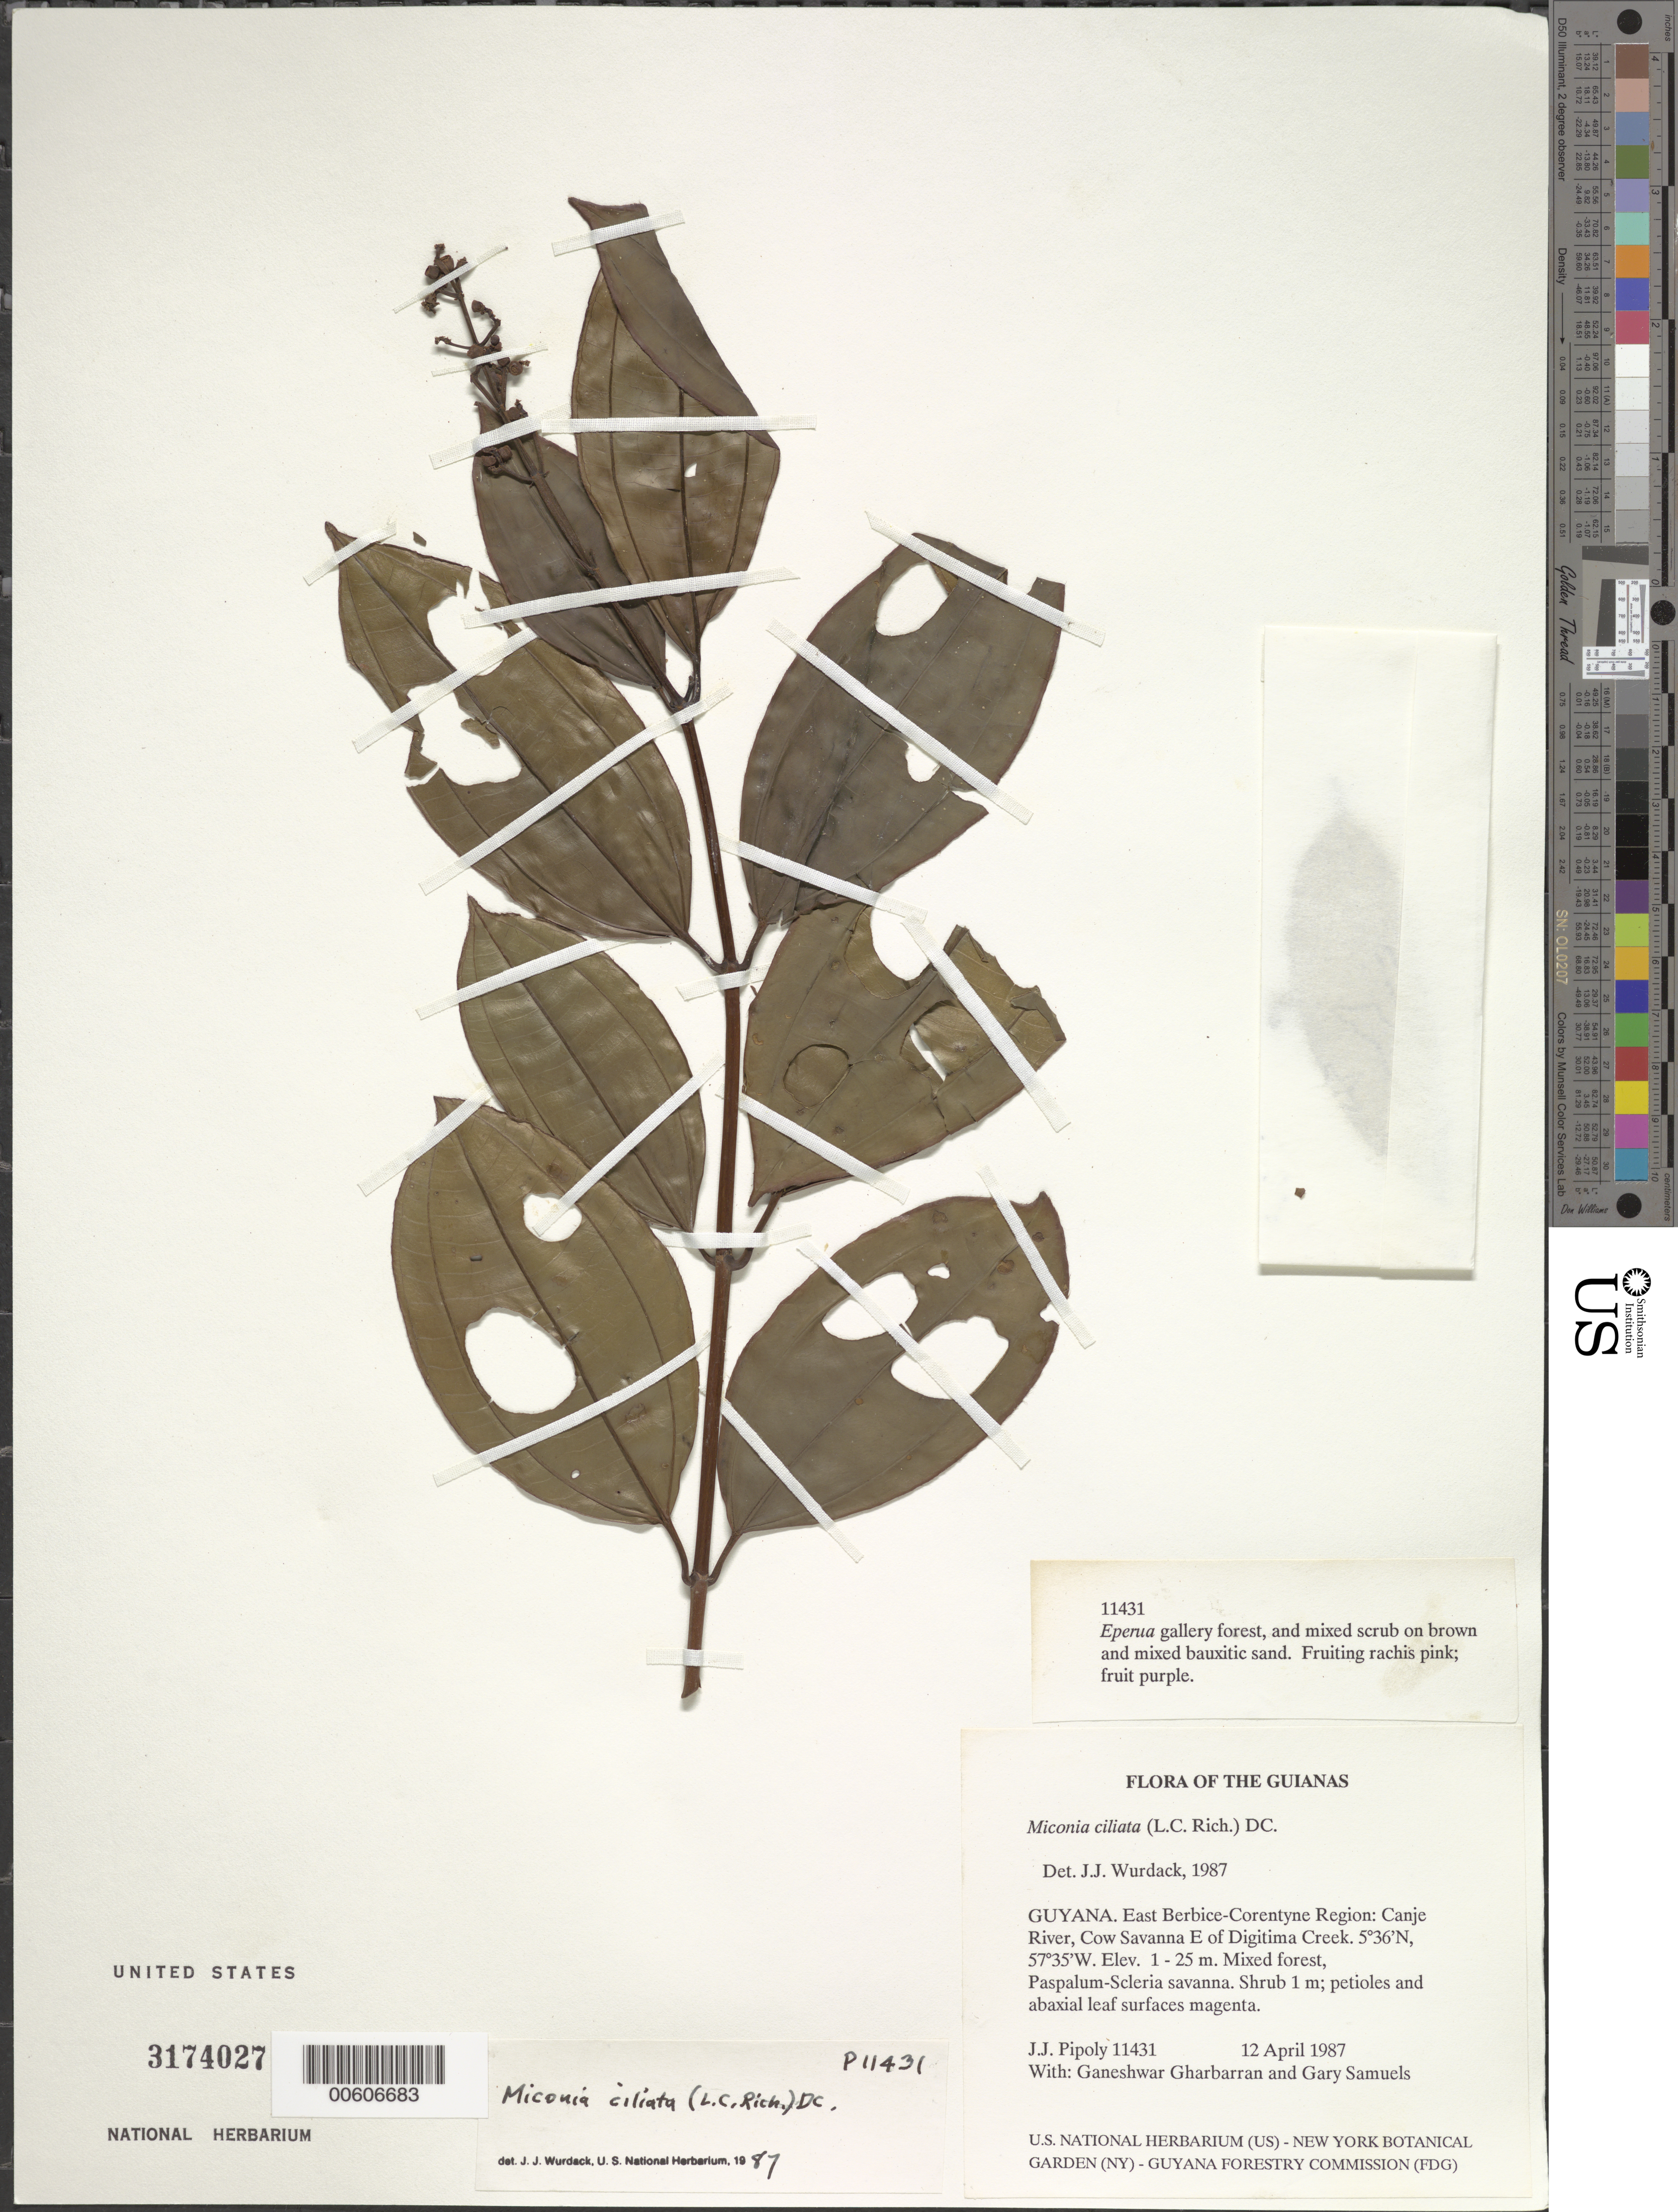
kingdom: Plantae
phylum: Tracheophyta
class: Magnoliopsida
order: Myrtales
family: Melastomataceae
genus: Miconia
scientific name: Miconia ciliata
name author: (Rich.) DC.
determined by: Wurdack, John J., (US), US (UNITED STATES)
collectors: J. J. Pipoly, G. Gharbarran & G. Samuels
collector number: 11431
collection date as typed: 12 April 1987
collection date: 1987-04-12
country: Guyana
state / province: E. Berbice-Corentyne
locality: Canje River, Cow Savanna E of Digitima Creek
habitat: Mixed forest, Paspalum-Scleria savanna, Eperua gallery forest and mixed scrub on brown and mixed bauxitic sand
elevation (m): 1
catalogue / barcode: US 3174027